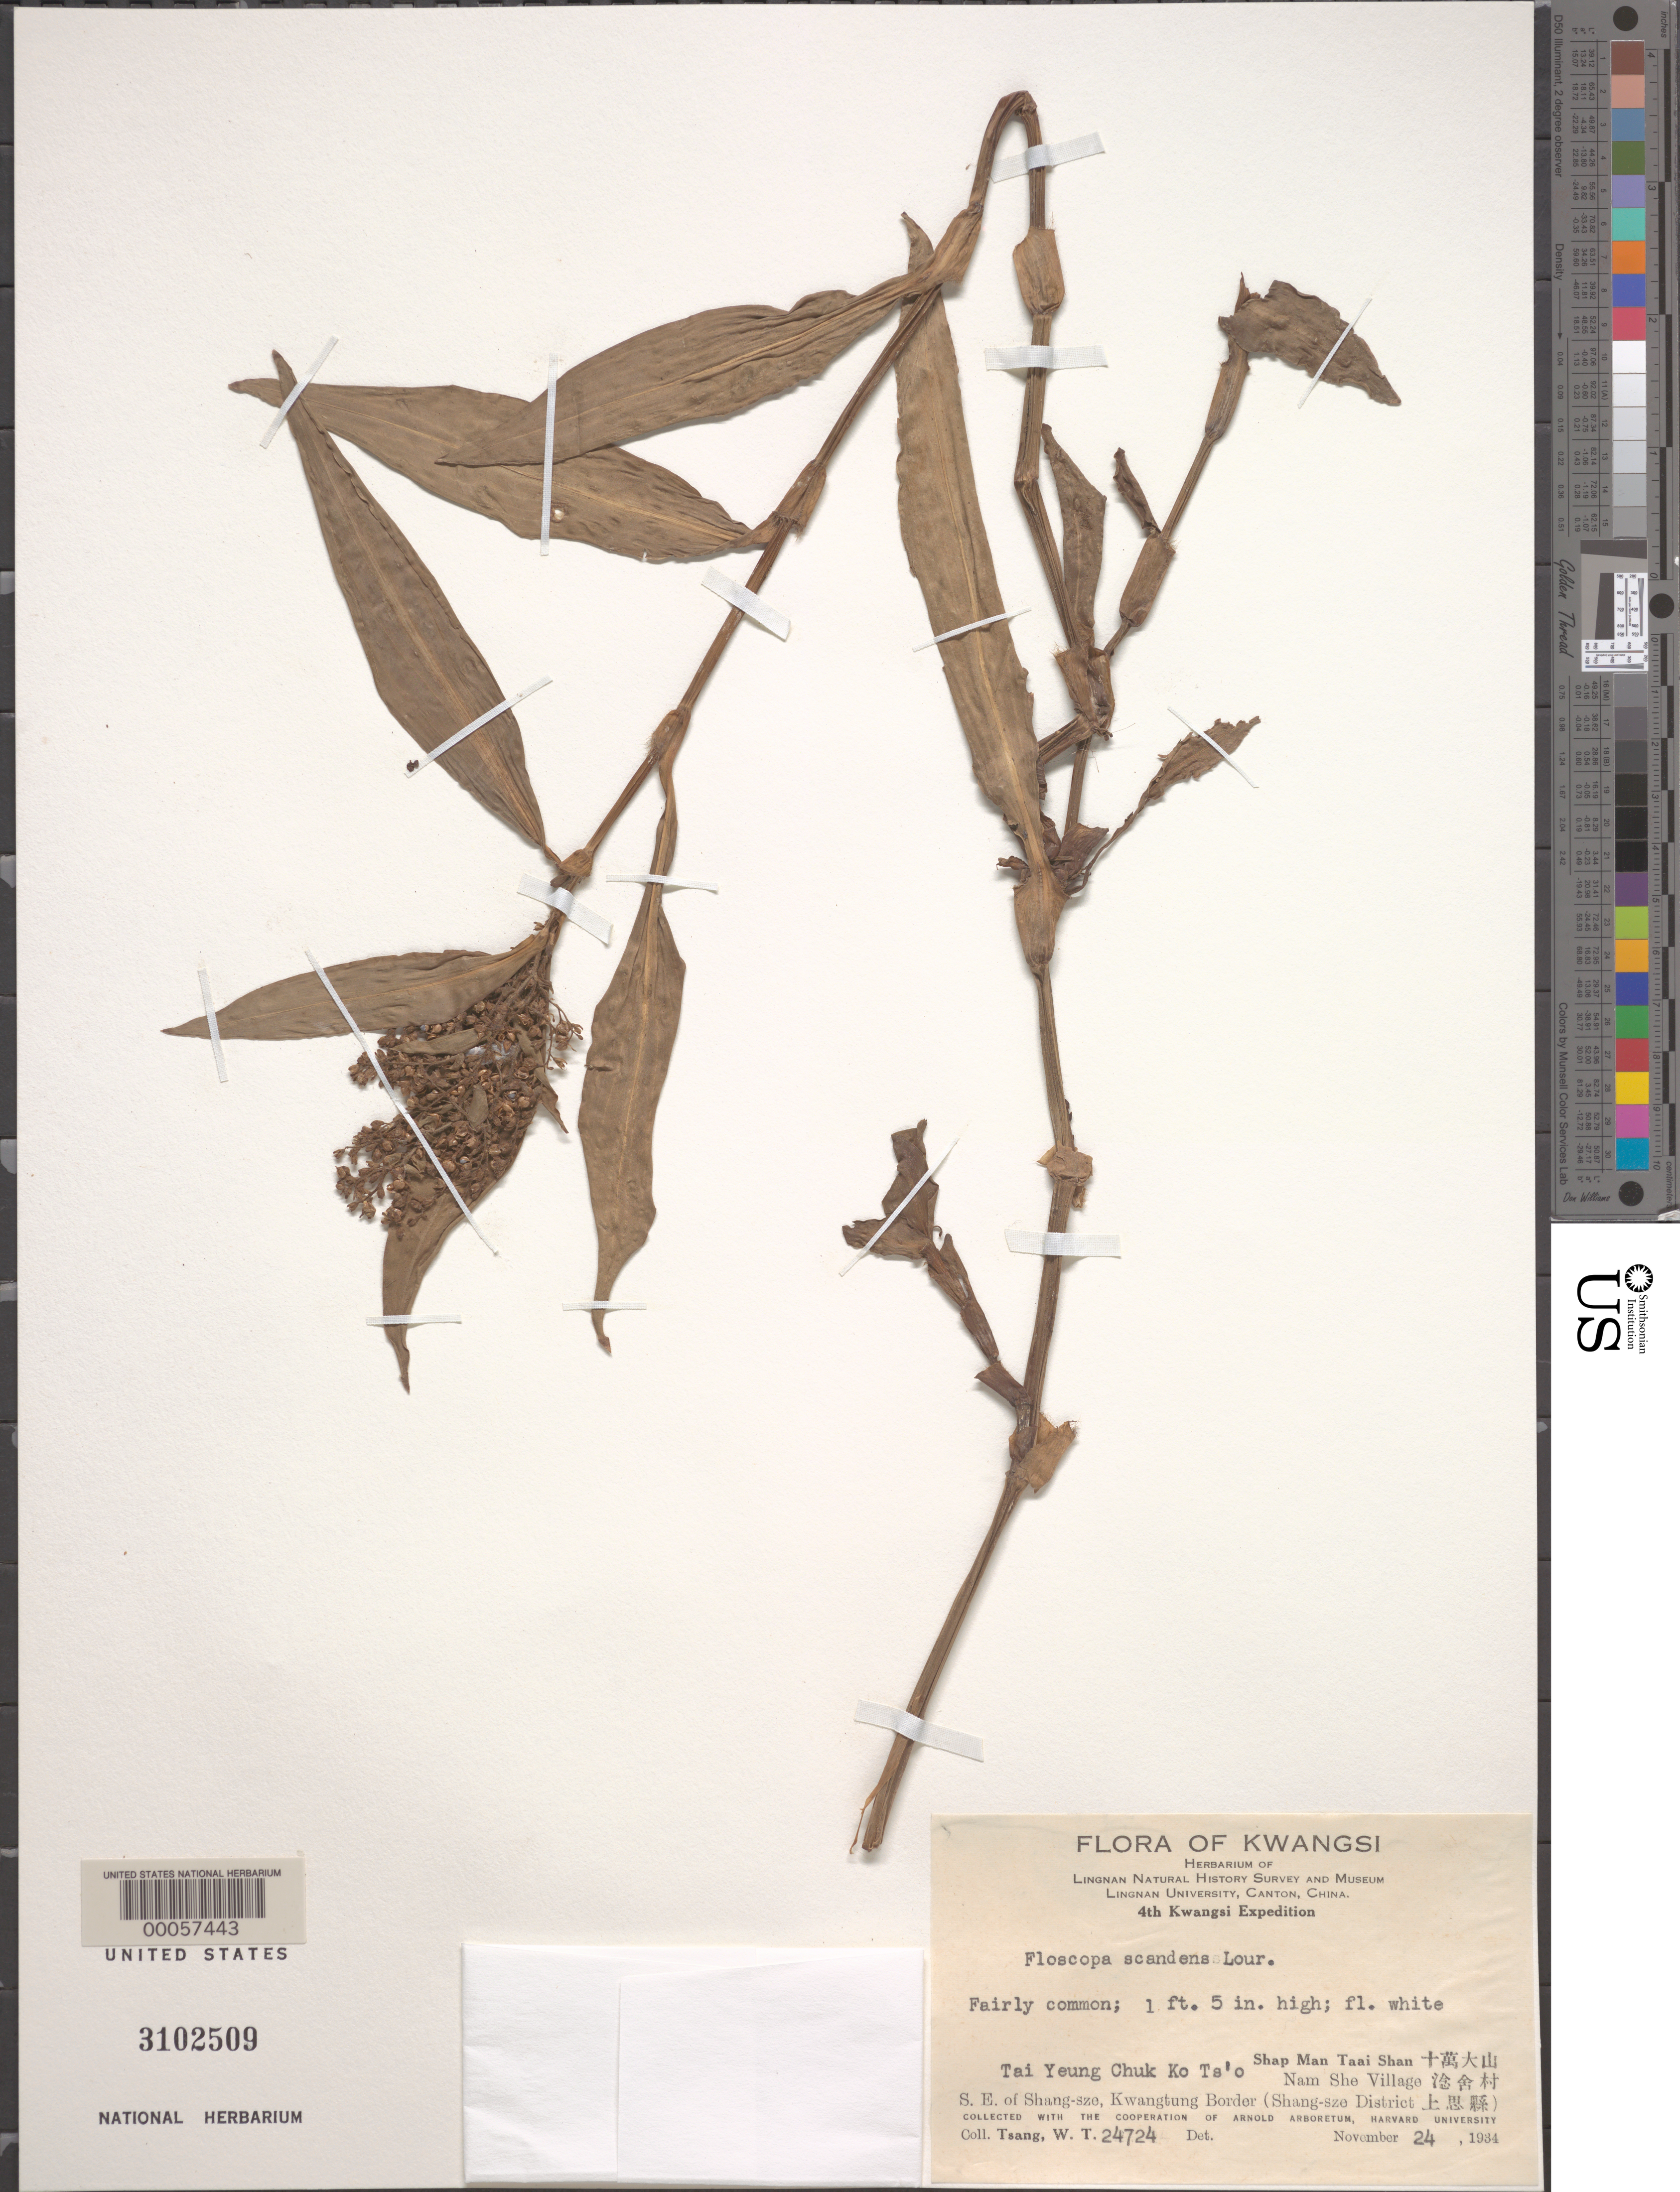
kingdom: Plantae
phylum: Tracheophyta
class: Liliopsida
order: Commelinales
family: Commelinaceae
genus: Floscopa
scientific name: Floscopa scandens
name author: Lour.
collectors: W. T. Tsang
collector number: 24724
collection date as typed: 24 Nov 1934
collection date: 1934-11-24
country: China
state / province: Guangxi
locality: Shang-sze dist., se of shang-sze, kwangtung border, nam she village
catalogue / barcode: US 3102509